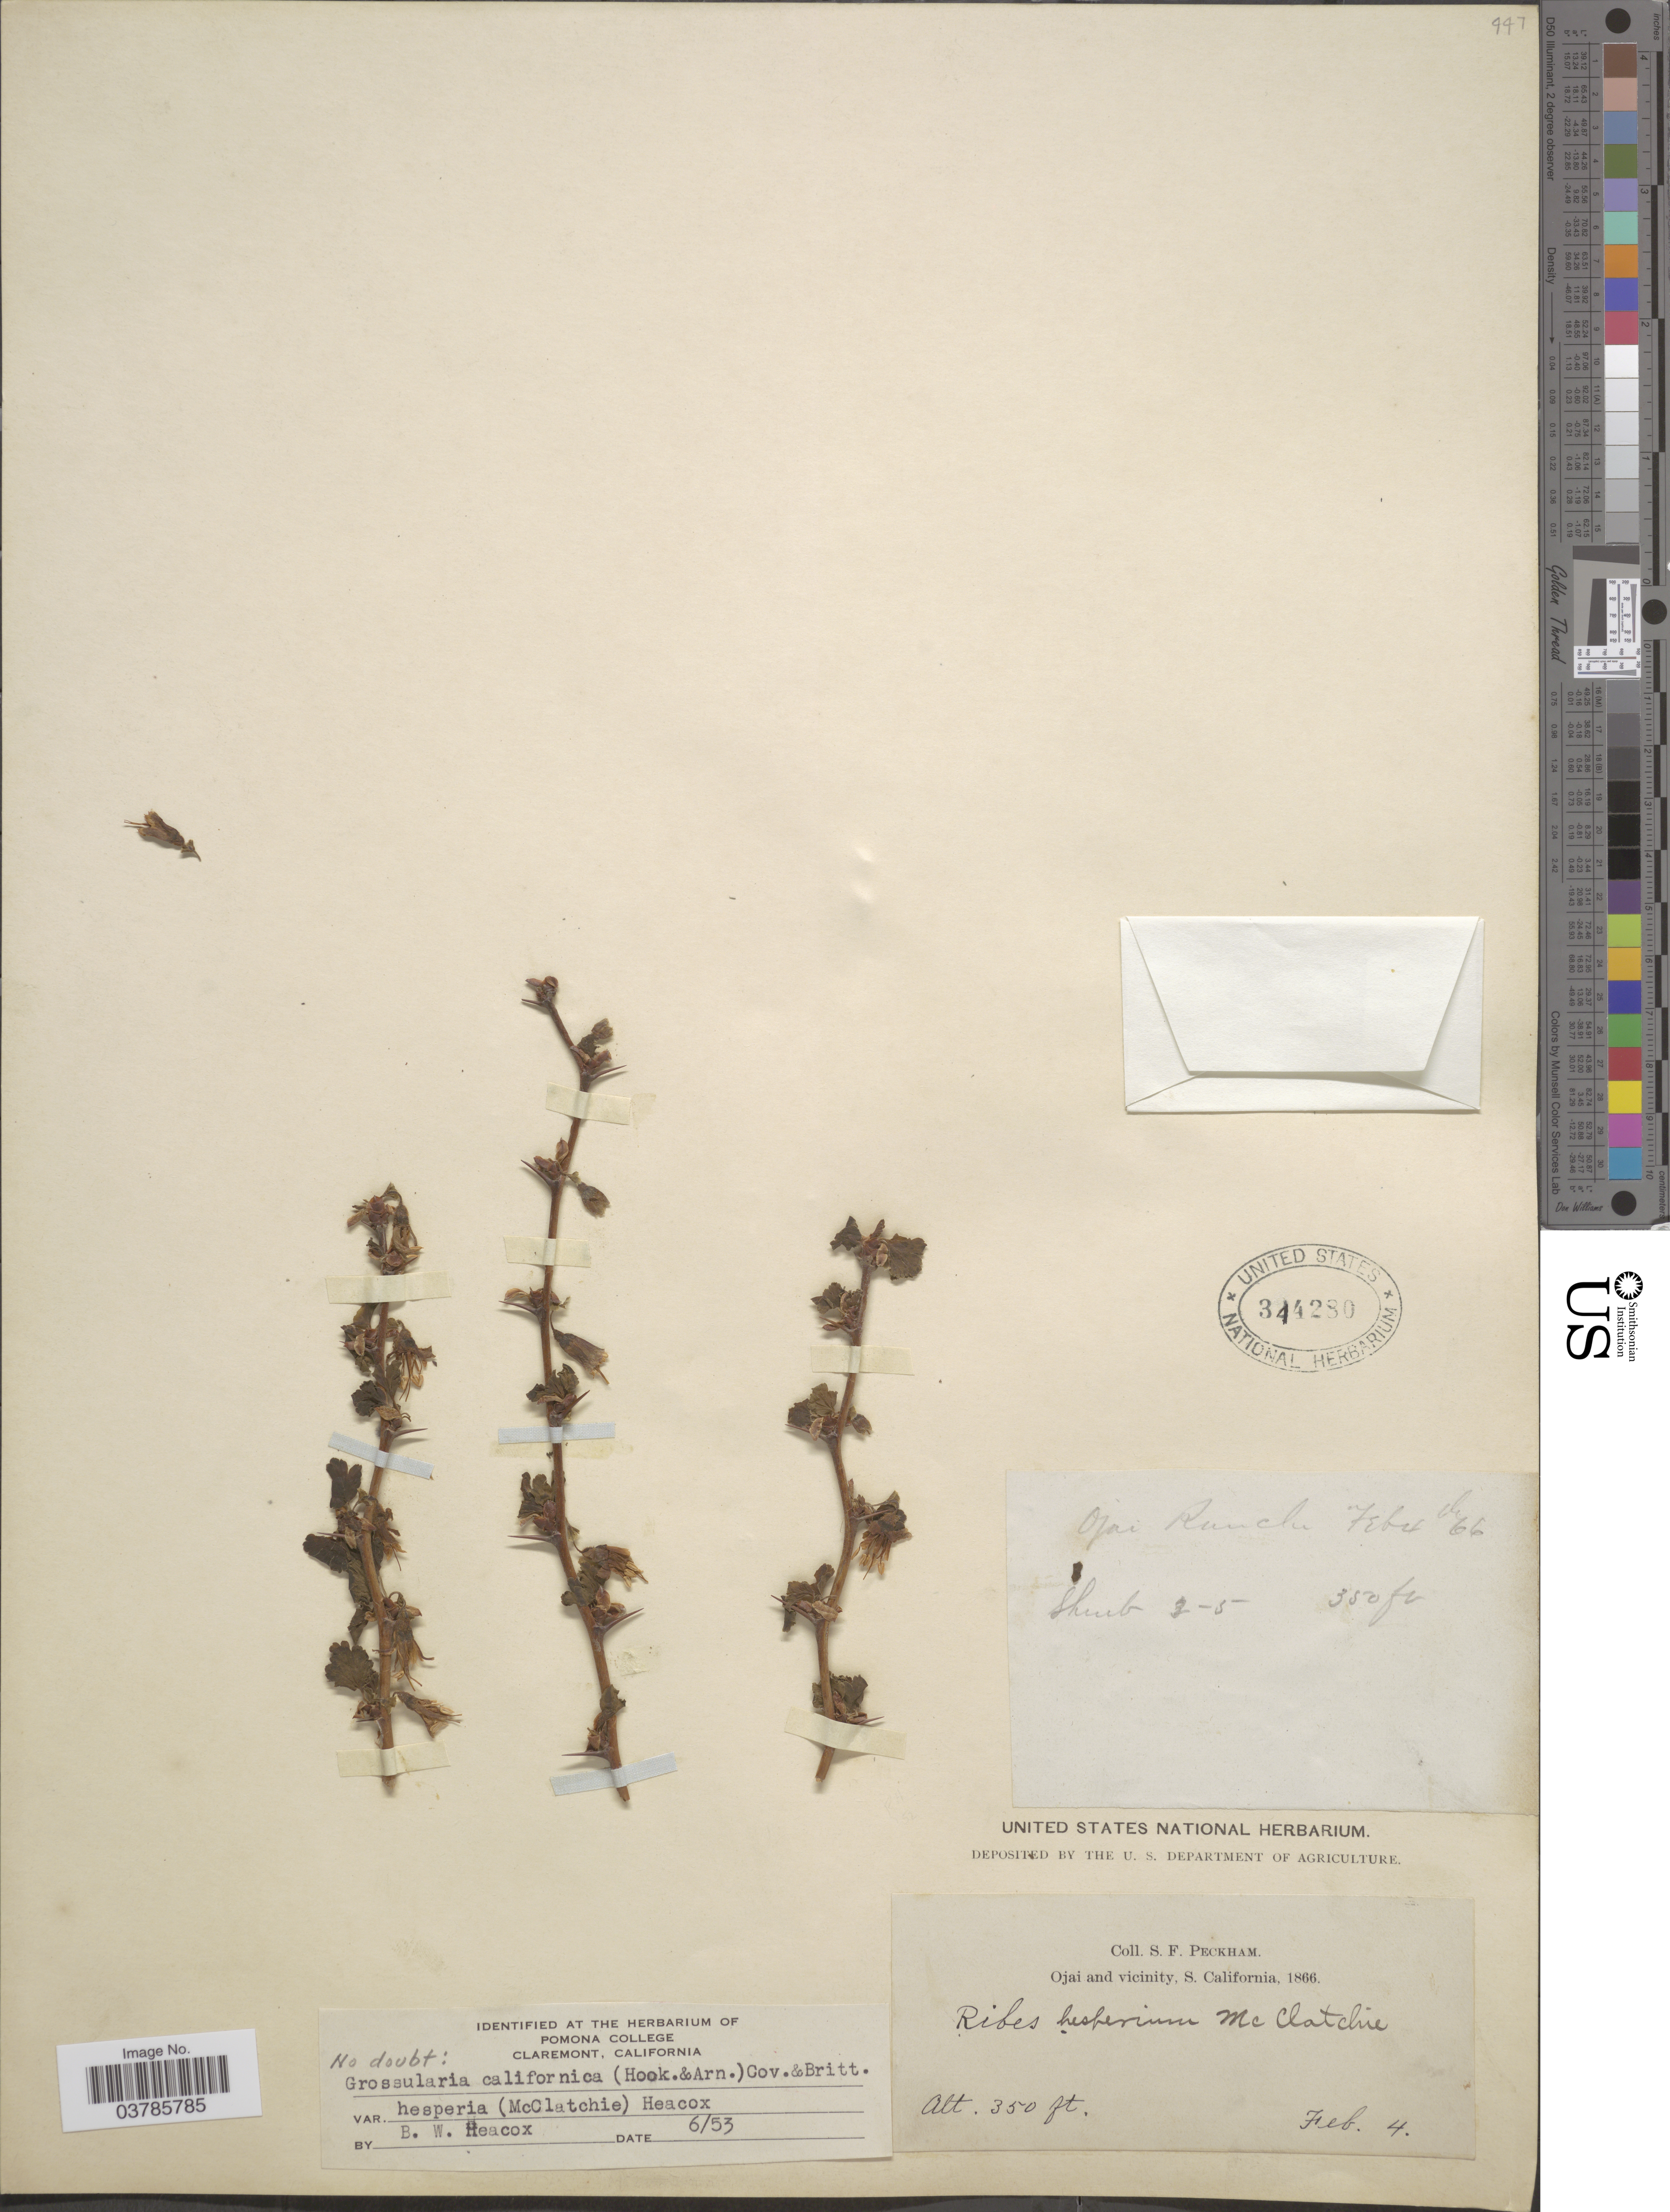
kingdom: Plantae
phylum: Tracheophyta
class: Magnoliopsida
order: Saxifragales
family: Grossulariaceae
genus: Ribes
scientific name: Ribes californicum var. hesperium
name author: (McClatchie) Jeps.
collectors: S. Peckham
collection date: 1866-02-04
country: United States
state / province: California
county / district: Ventura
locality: Ojai Ranche. Ojai and vicinity S. California.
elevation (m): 107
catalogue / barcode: US 344280